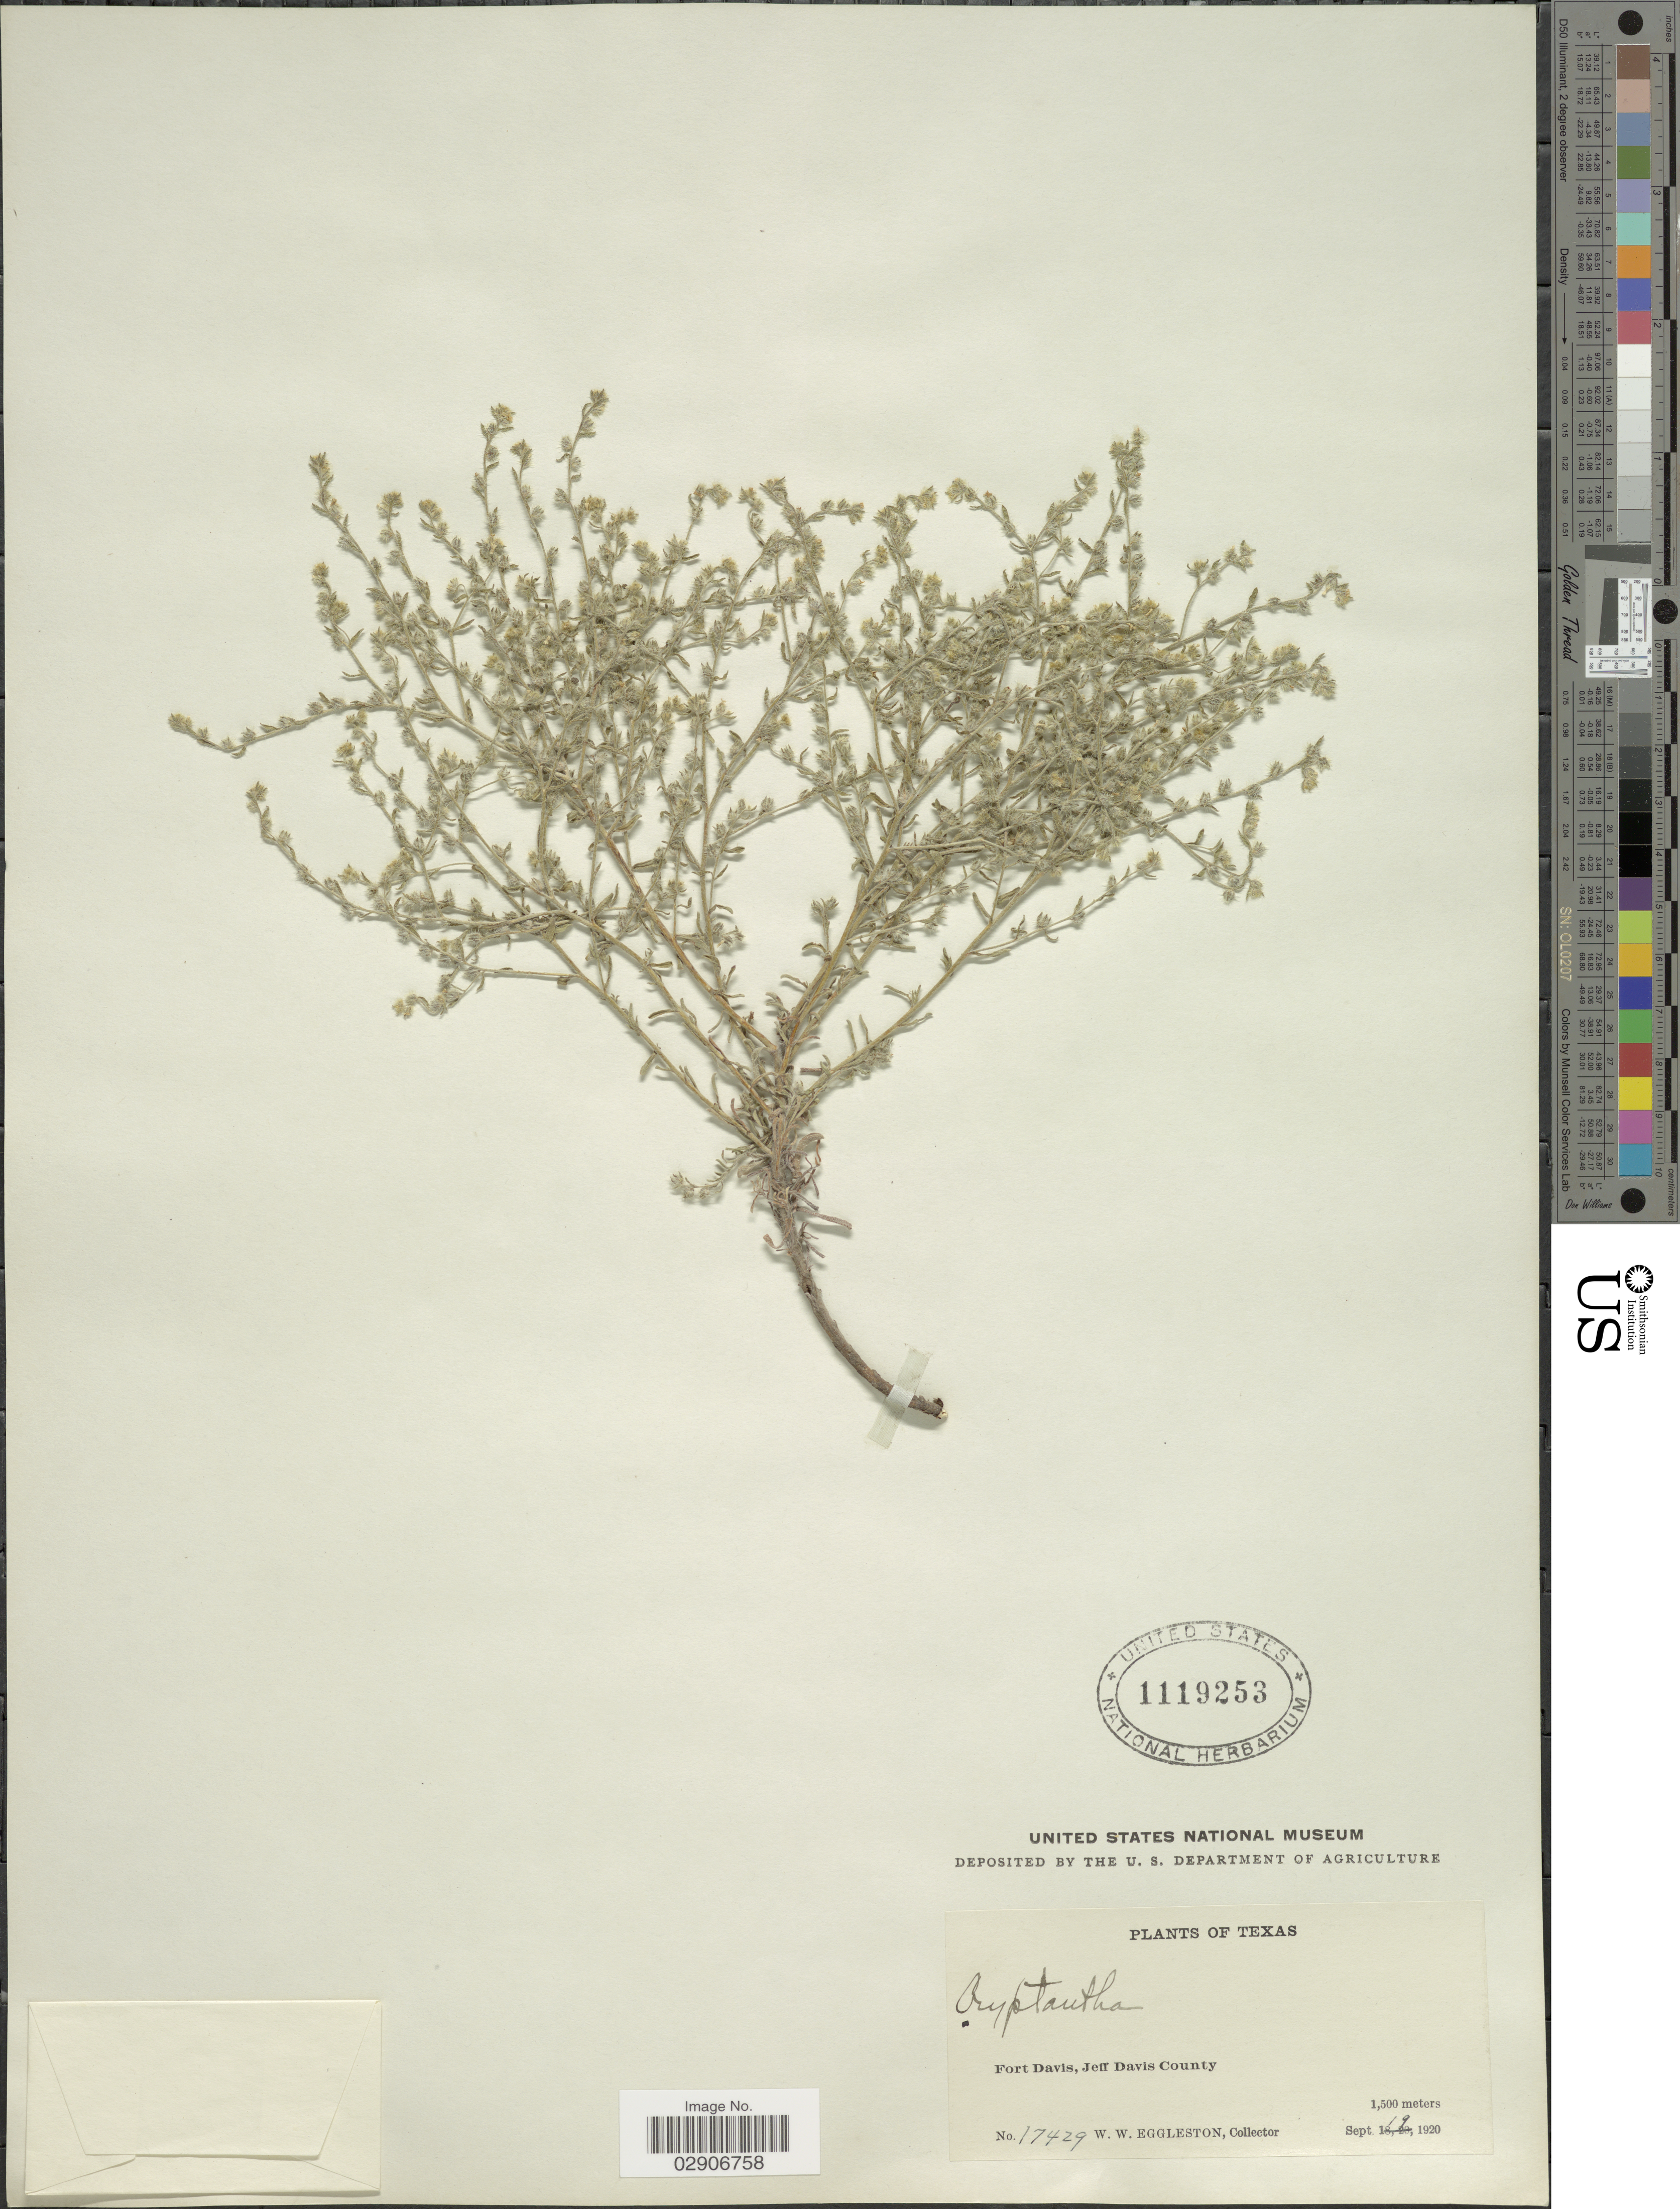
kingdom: Plantae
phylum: Tracheophyta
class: Magnoliopsida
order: Boraginales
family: Boraginaceae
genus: Cryptantha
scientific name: Cryptantha albida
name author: (Kunth) I.M. Johnst.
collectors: W. W. Eggleston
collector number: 17429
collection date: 1920-09-19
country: United States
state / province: Texas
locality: Fort Davis, Jeff Davis County.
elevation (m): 457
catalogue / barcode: US 1119253